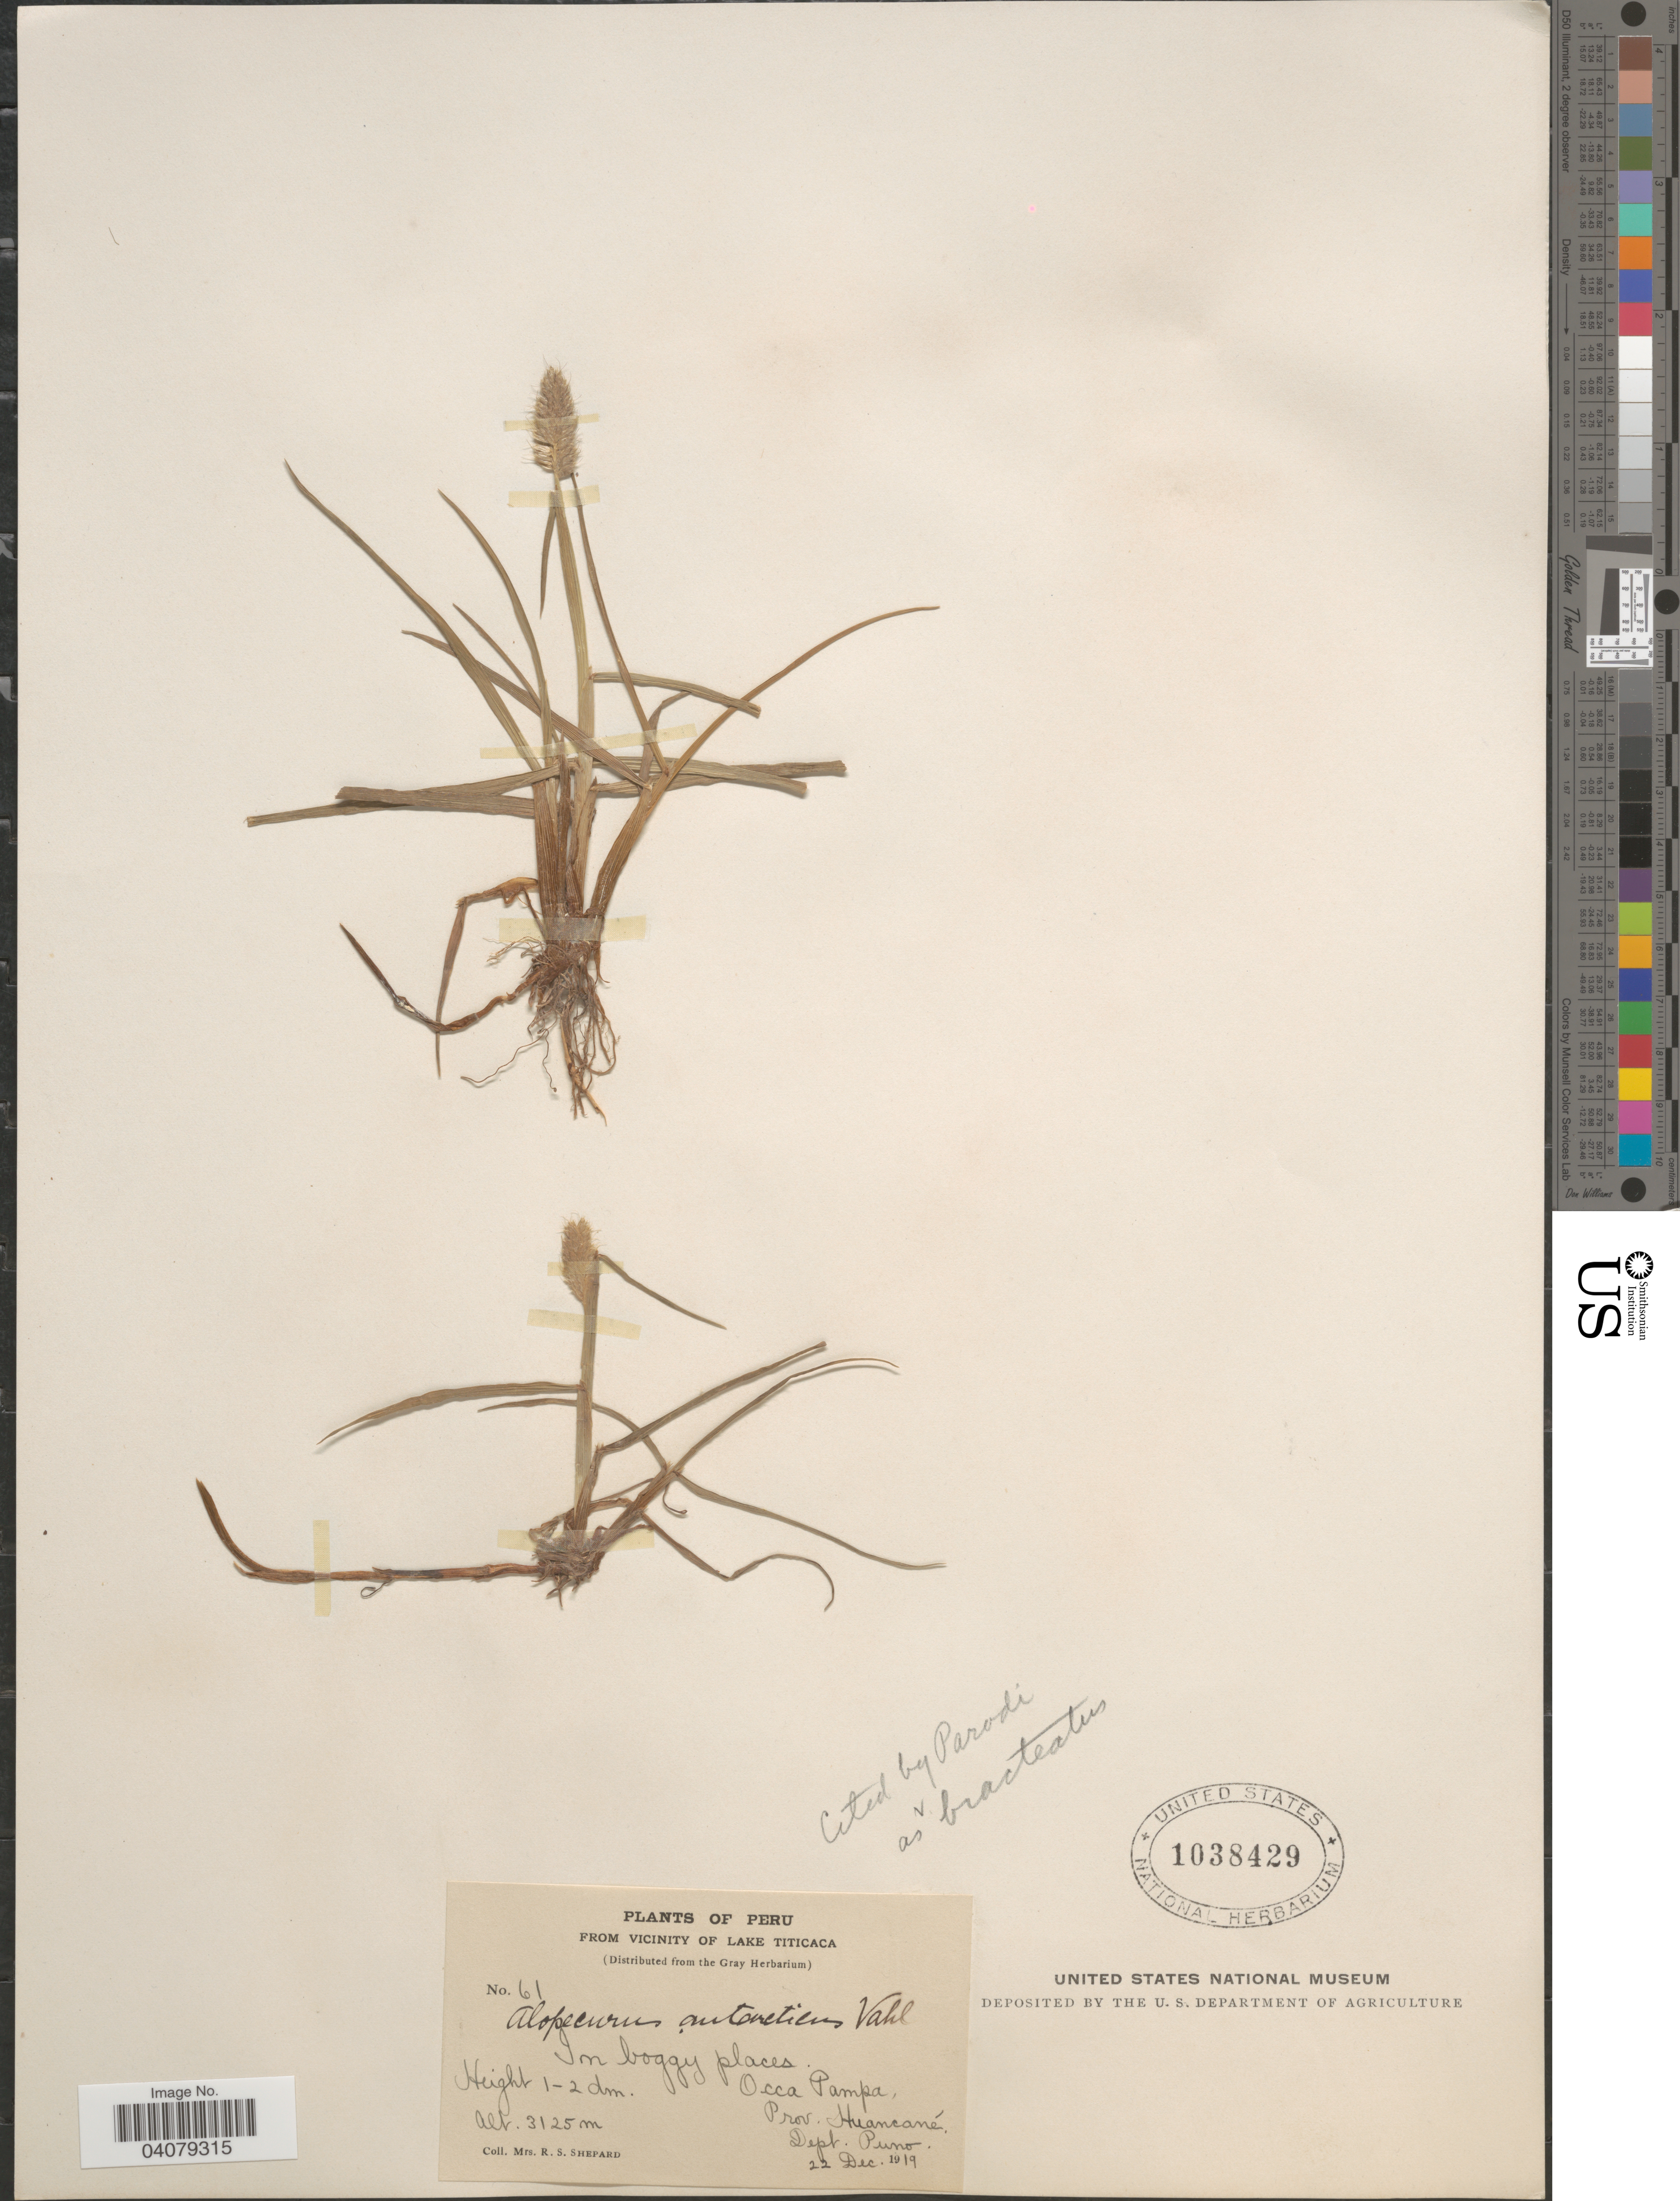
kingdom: Plantae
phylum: Tracheophyta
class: Liliopsida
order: Poales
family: Poaceae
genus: Alopecurus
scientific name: Alopecurus sp.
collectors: R. Shepard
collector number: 61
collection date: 1919-12-22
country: Peru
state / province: Puno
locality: Vicinity of Lake Titicaca. Occa Pampa, Prov. Huancané, Dept. Puno.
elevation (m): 3125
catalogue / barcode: US 1038429